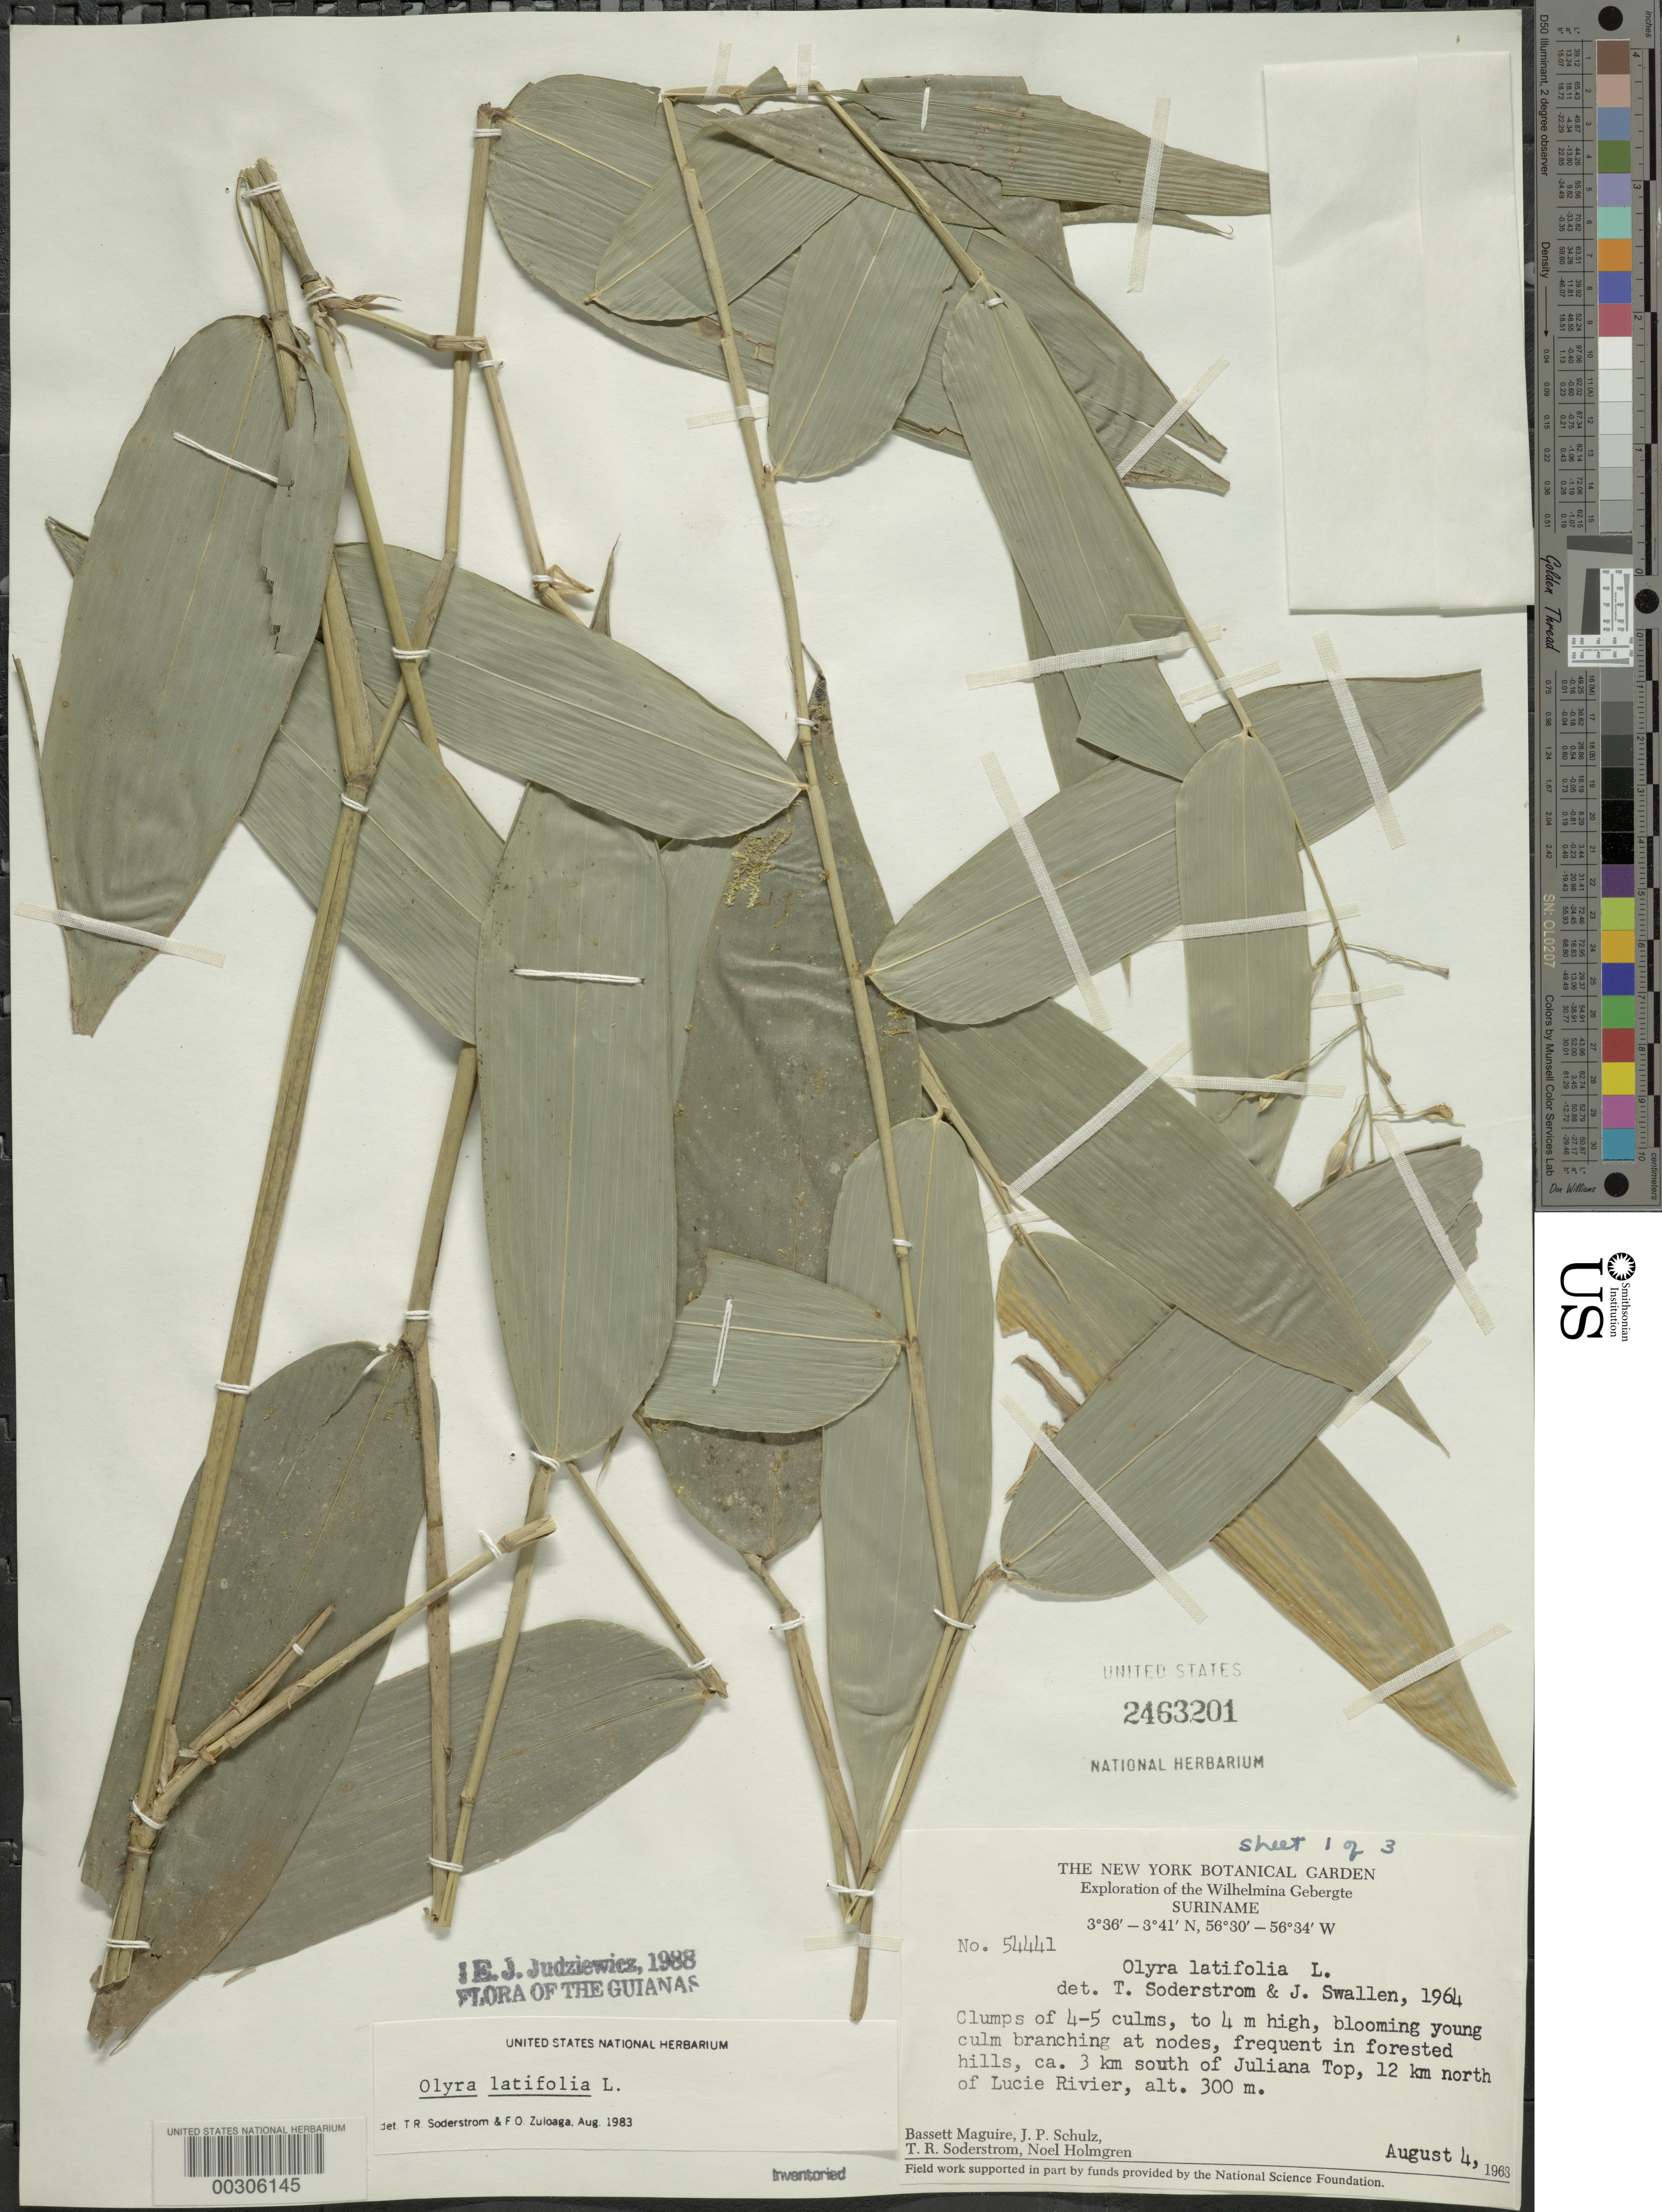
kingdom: Plantae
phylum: Tracheophyta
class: Liliopsida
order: Poales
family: Poaceae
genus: Olyra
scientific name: Olyra latifolia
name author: L.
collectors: B. Maguire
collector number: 54441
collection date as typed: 04 Aug 1963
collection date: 1963-08-04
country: Suriname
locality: Lucie river, juliana top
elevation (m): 300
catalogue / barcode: US 2463201